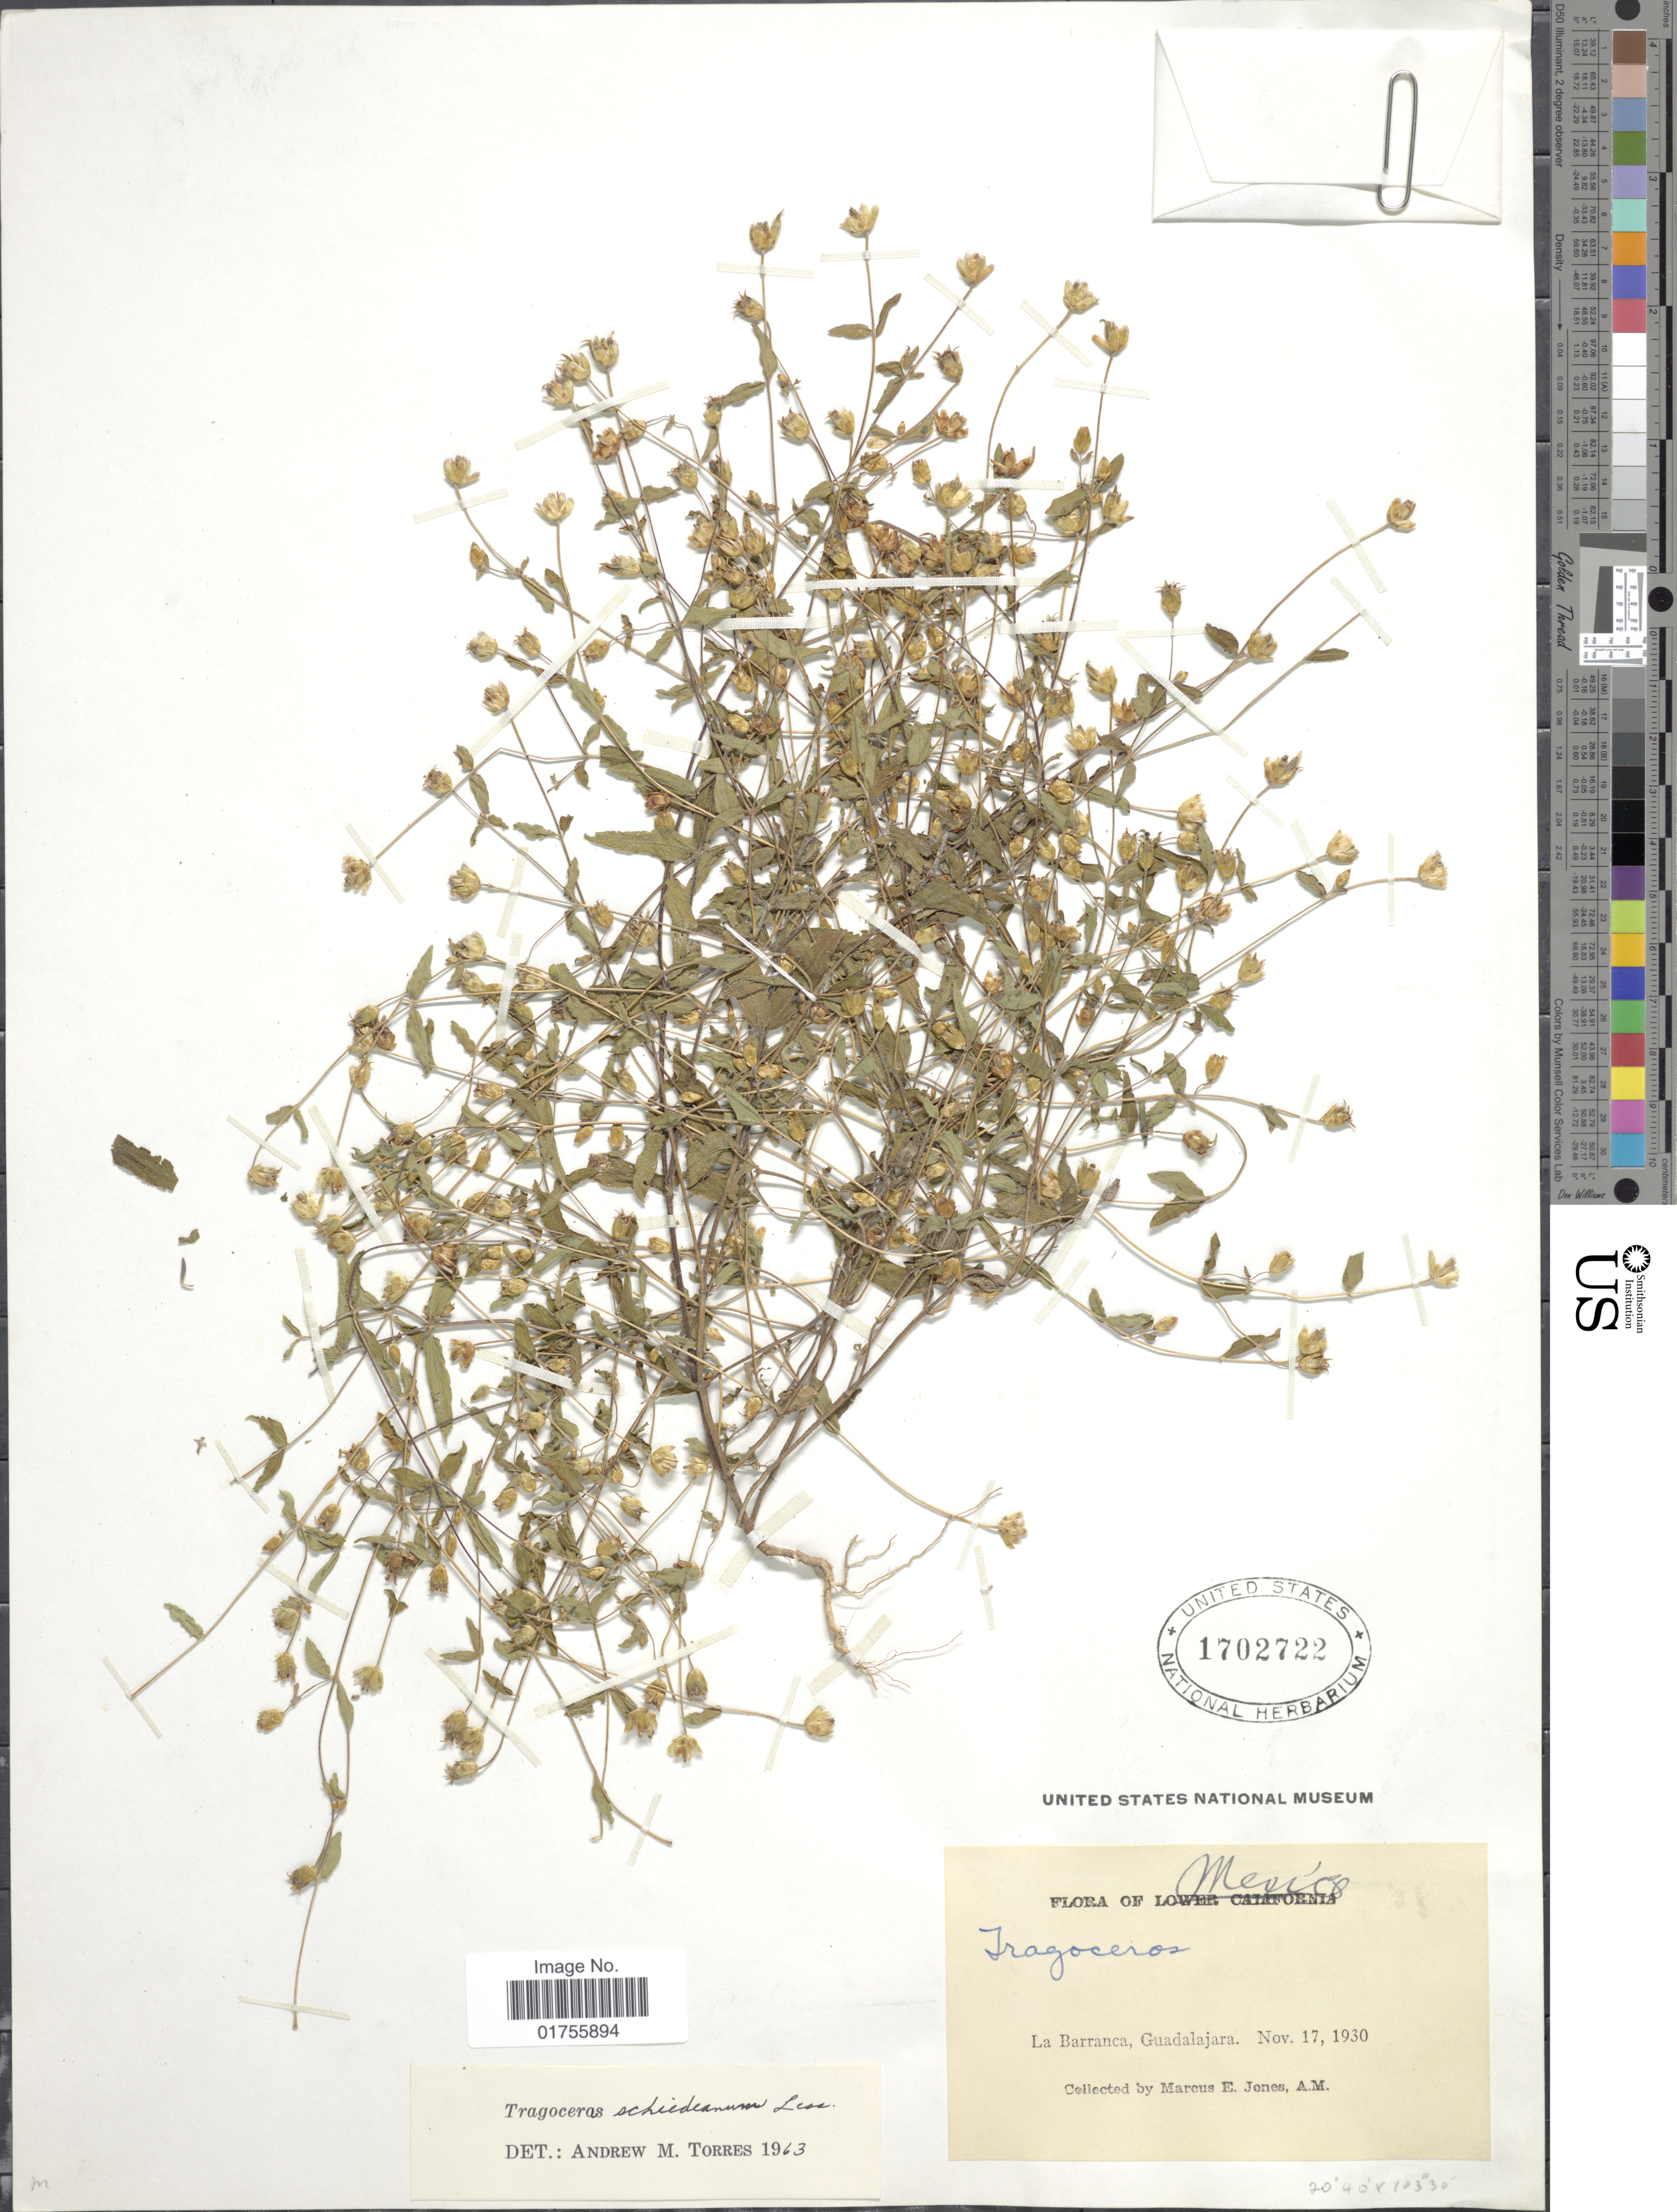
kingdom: Plantae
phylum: Tracheophyta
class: Magnoliopsida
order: Asterales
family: Asteraceae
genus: Tragoceros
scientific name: Tragoceros schiedeanum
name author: Less.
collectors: M. E. Jones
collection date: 1930-11-17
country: Mexico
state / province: México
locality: La Barranca, Guadalajara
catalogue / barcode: US 1702722